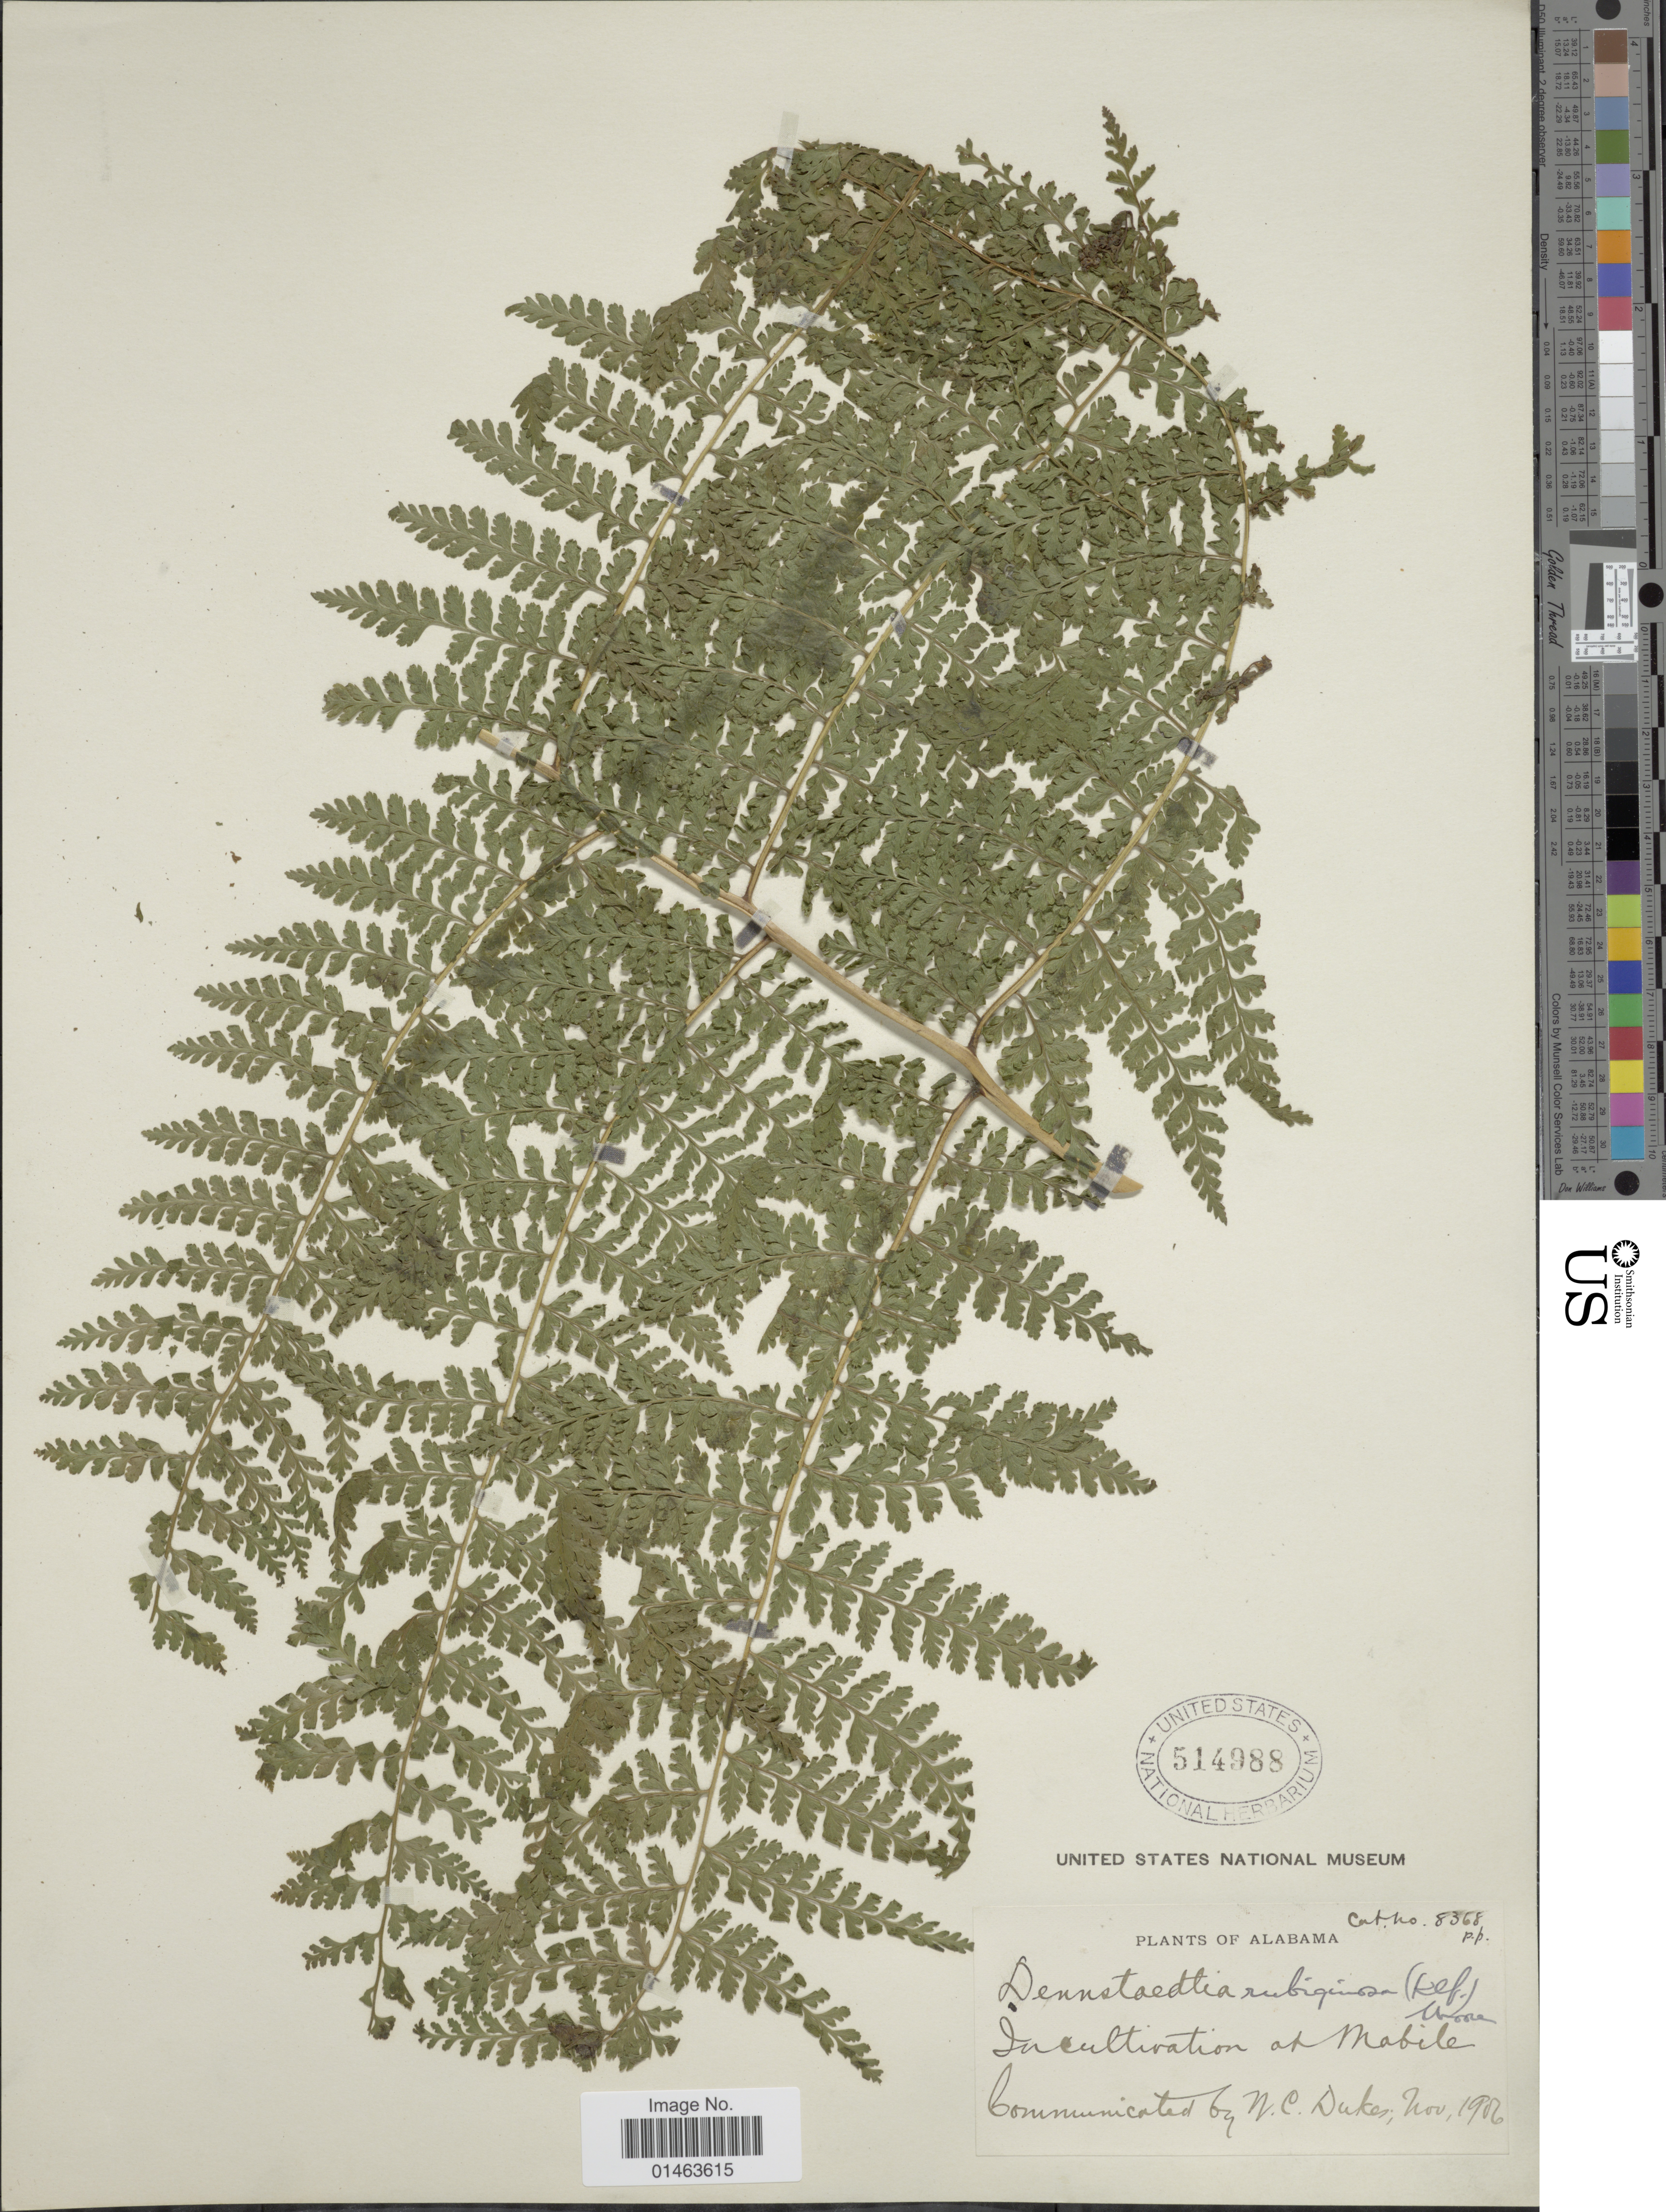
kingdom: Plantae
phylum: Tracheophyta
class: Polypodiopsida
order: Polypodiales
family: Dennstaedtiaceae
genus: Dennstaedtia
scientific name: Dennstaedtia cicutaria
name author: (Sw.) T. Moore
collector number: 8368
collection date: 1906-11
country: United States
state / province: Alabama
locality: In cultivation at Mobile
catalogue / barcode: US 514988